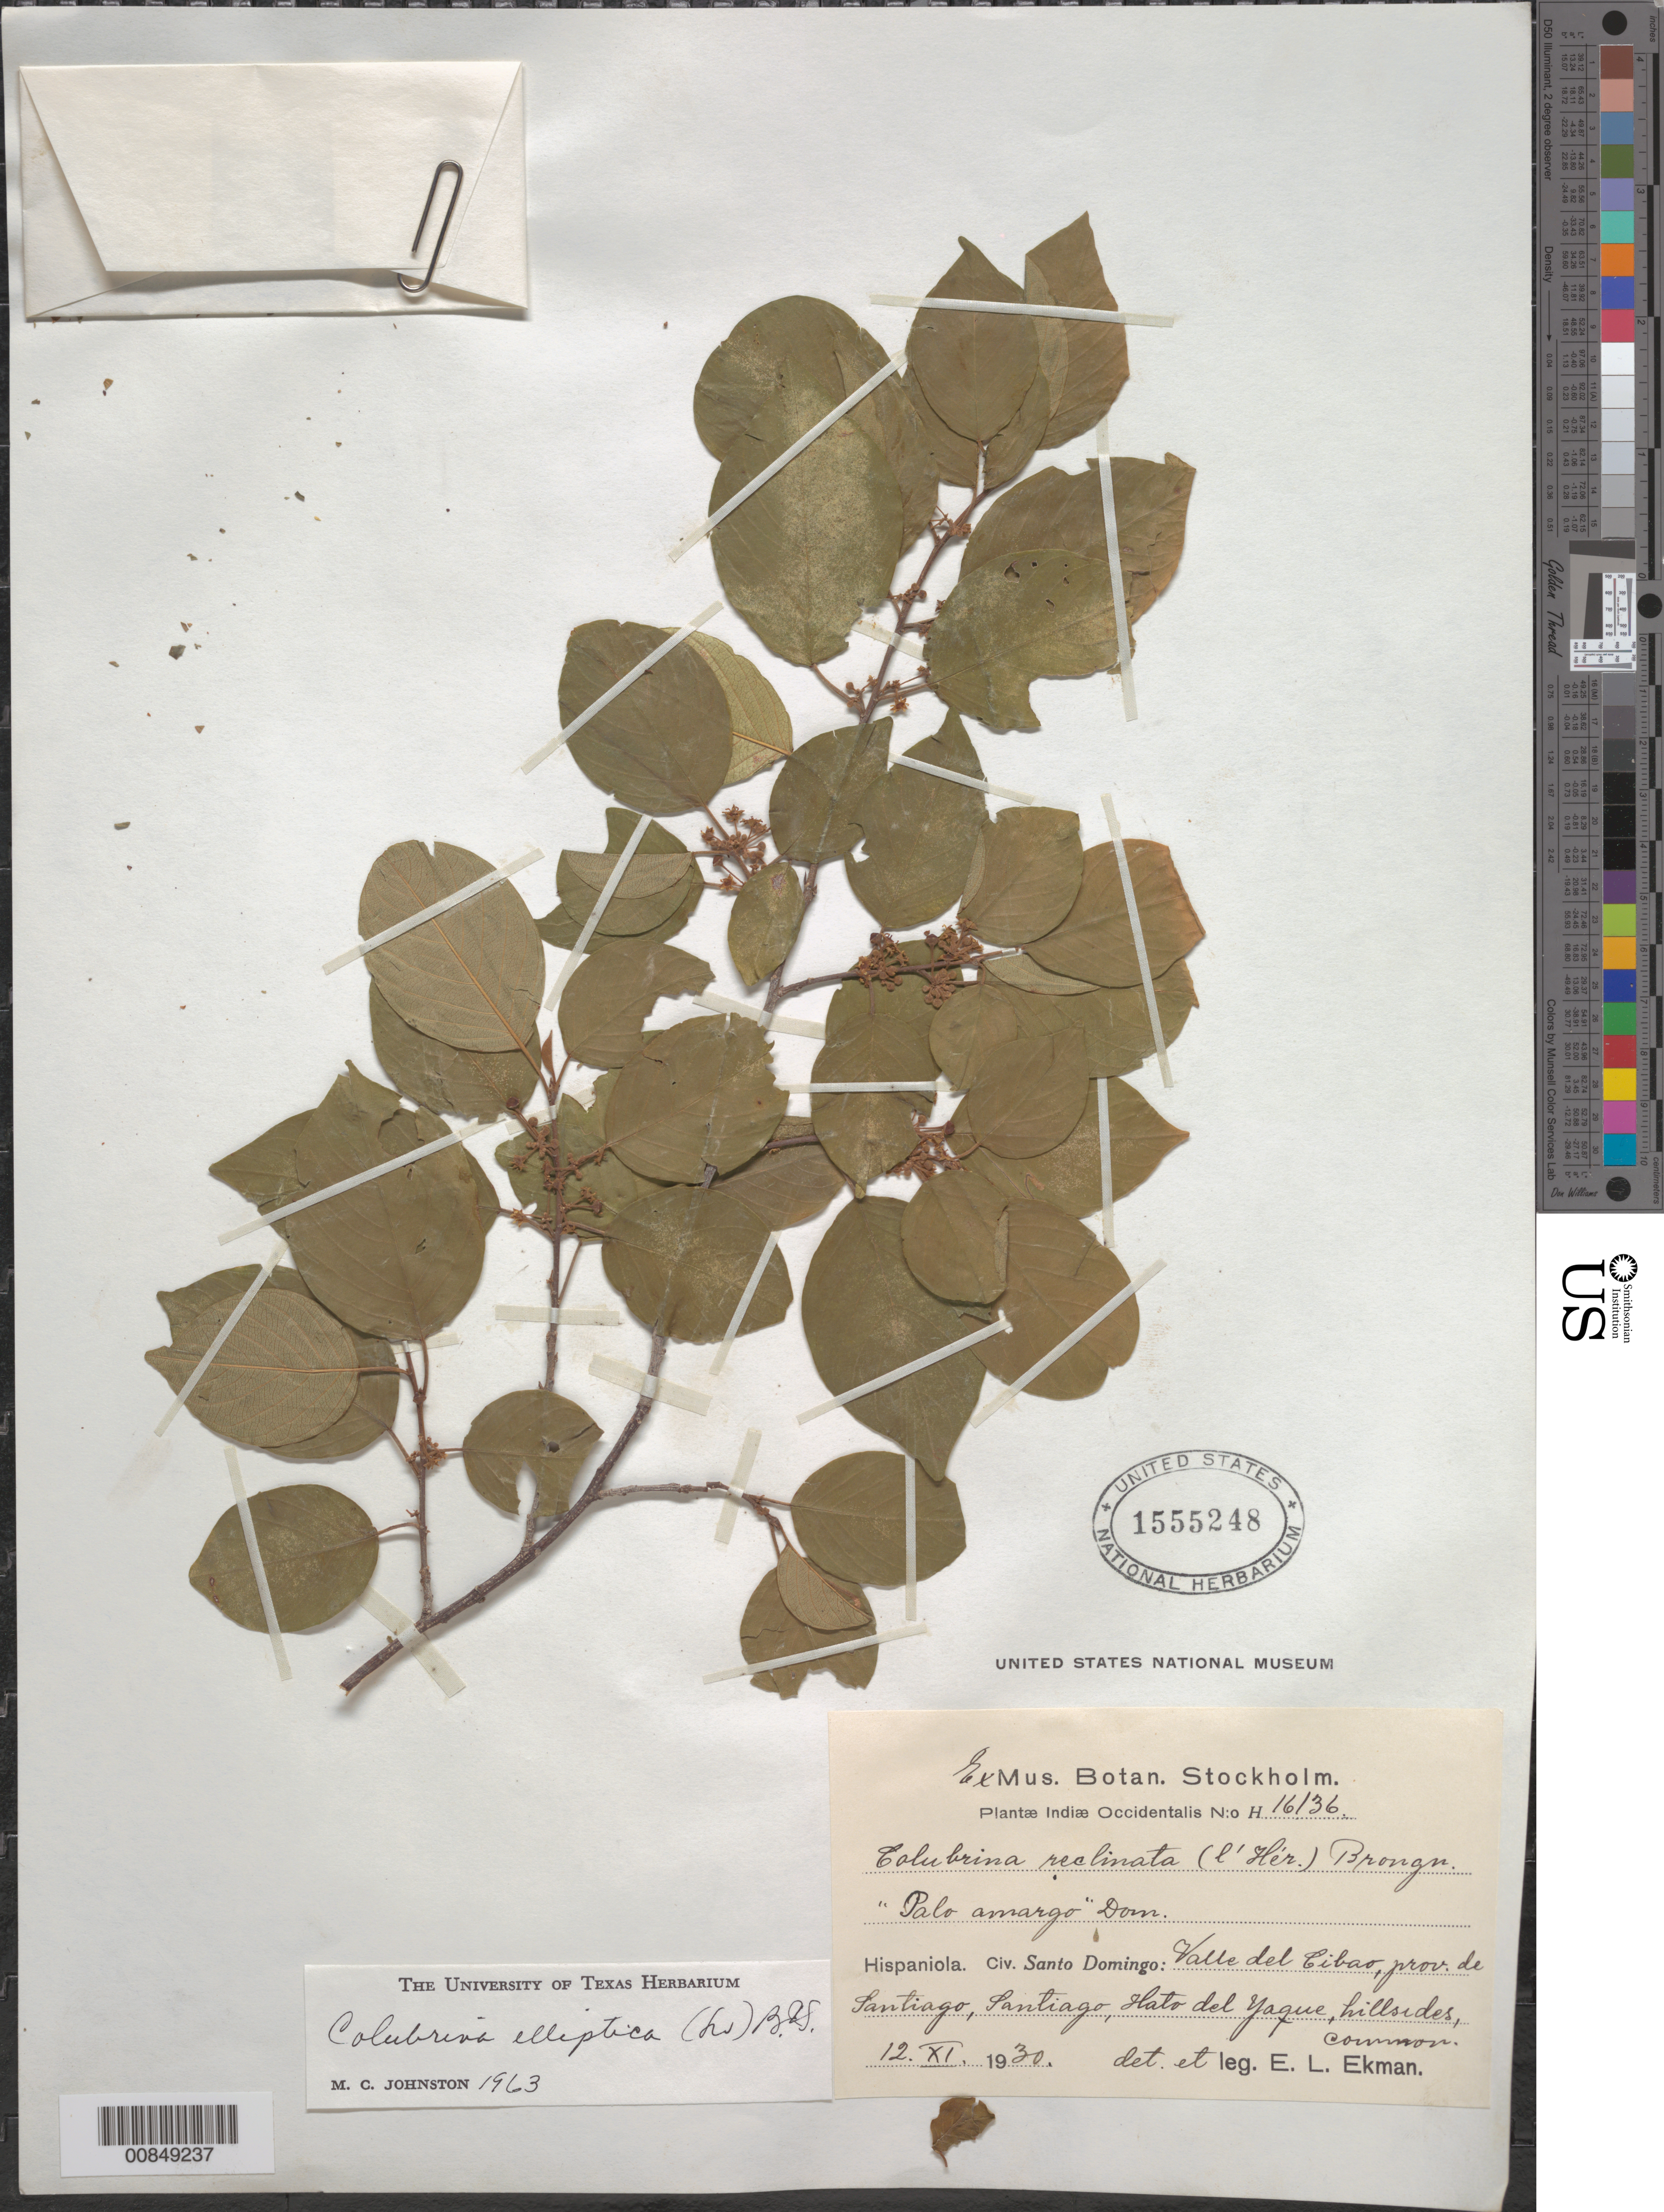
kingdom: Plantae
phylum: Tracheophyta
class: Magnoliopsida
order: Rosales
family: Rhamnaceae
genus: Colubrina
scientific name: Colubrina elliptica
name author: (Sw.) Brizicky & W.L. Stern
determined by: Johnston, Marshall C.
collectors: E. L. Ekman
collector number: H 16136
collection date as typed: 12 Nov 1930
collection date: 1930-11-12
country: Dominican Republic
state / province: Santiago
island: Hispaniola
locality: Santiago, Valle del Cibao, Hato del Yaque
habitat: Hillsides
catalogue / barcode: US 1555248